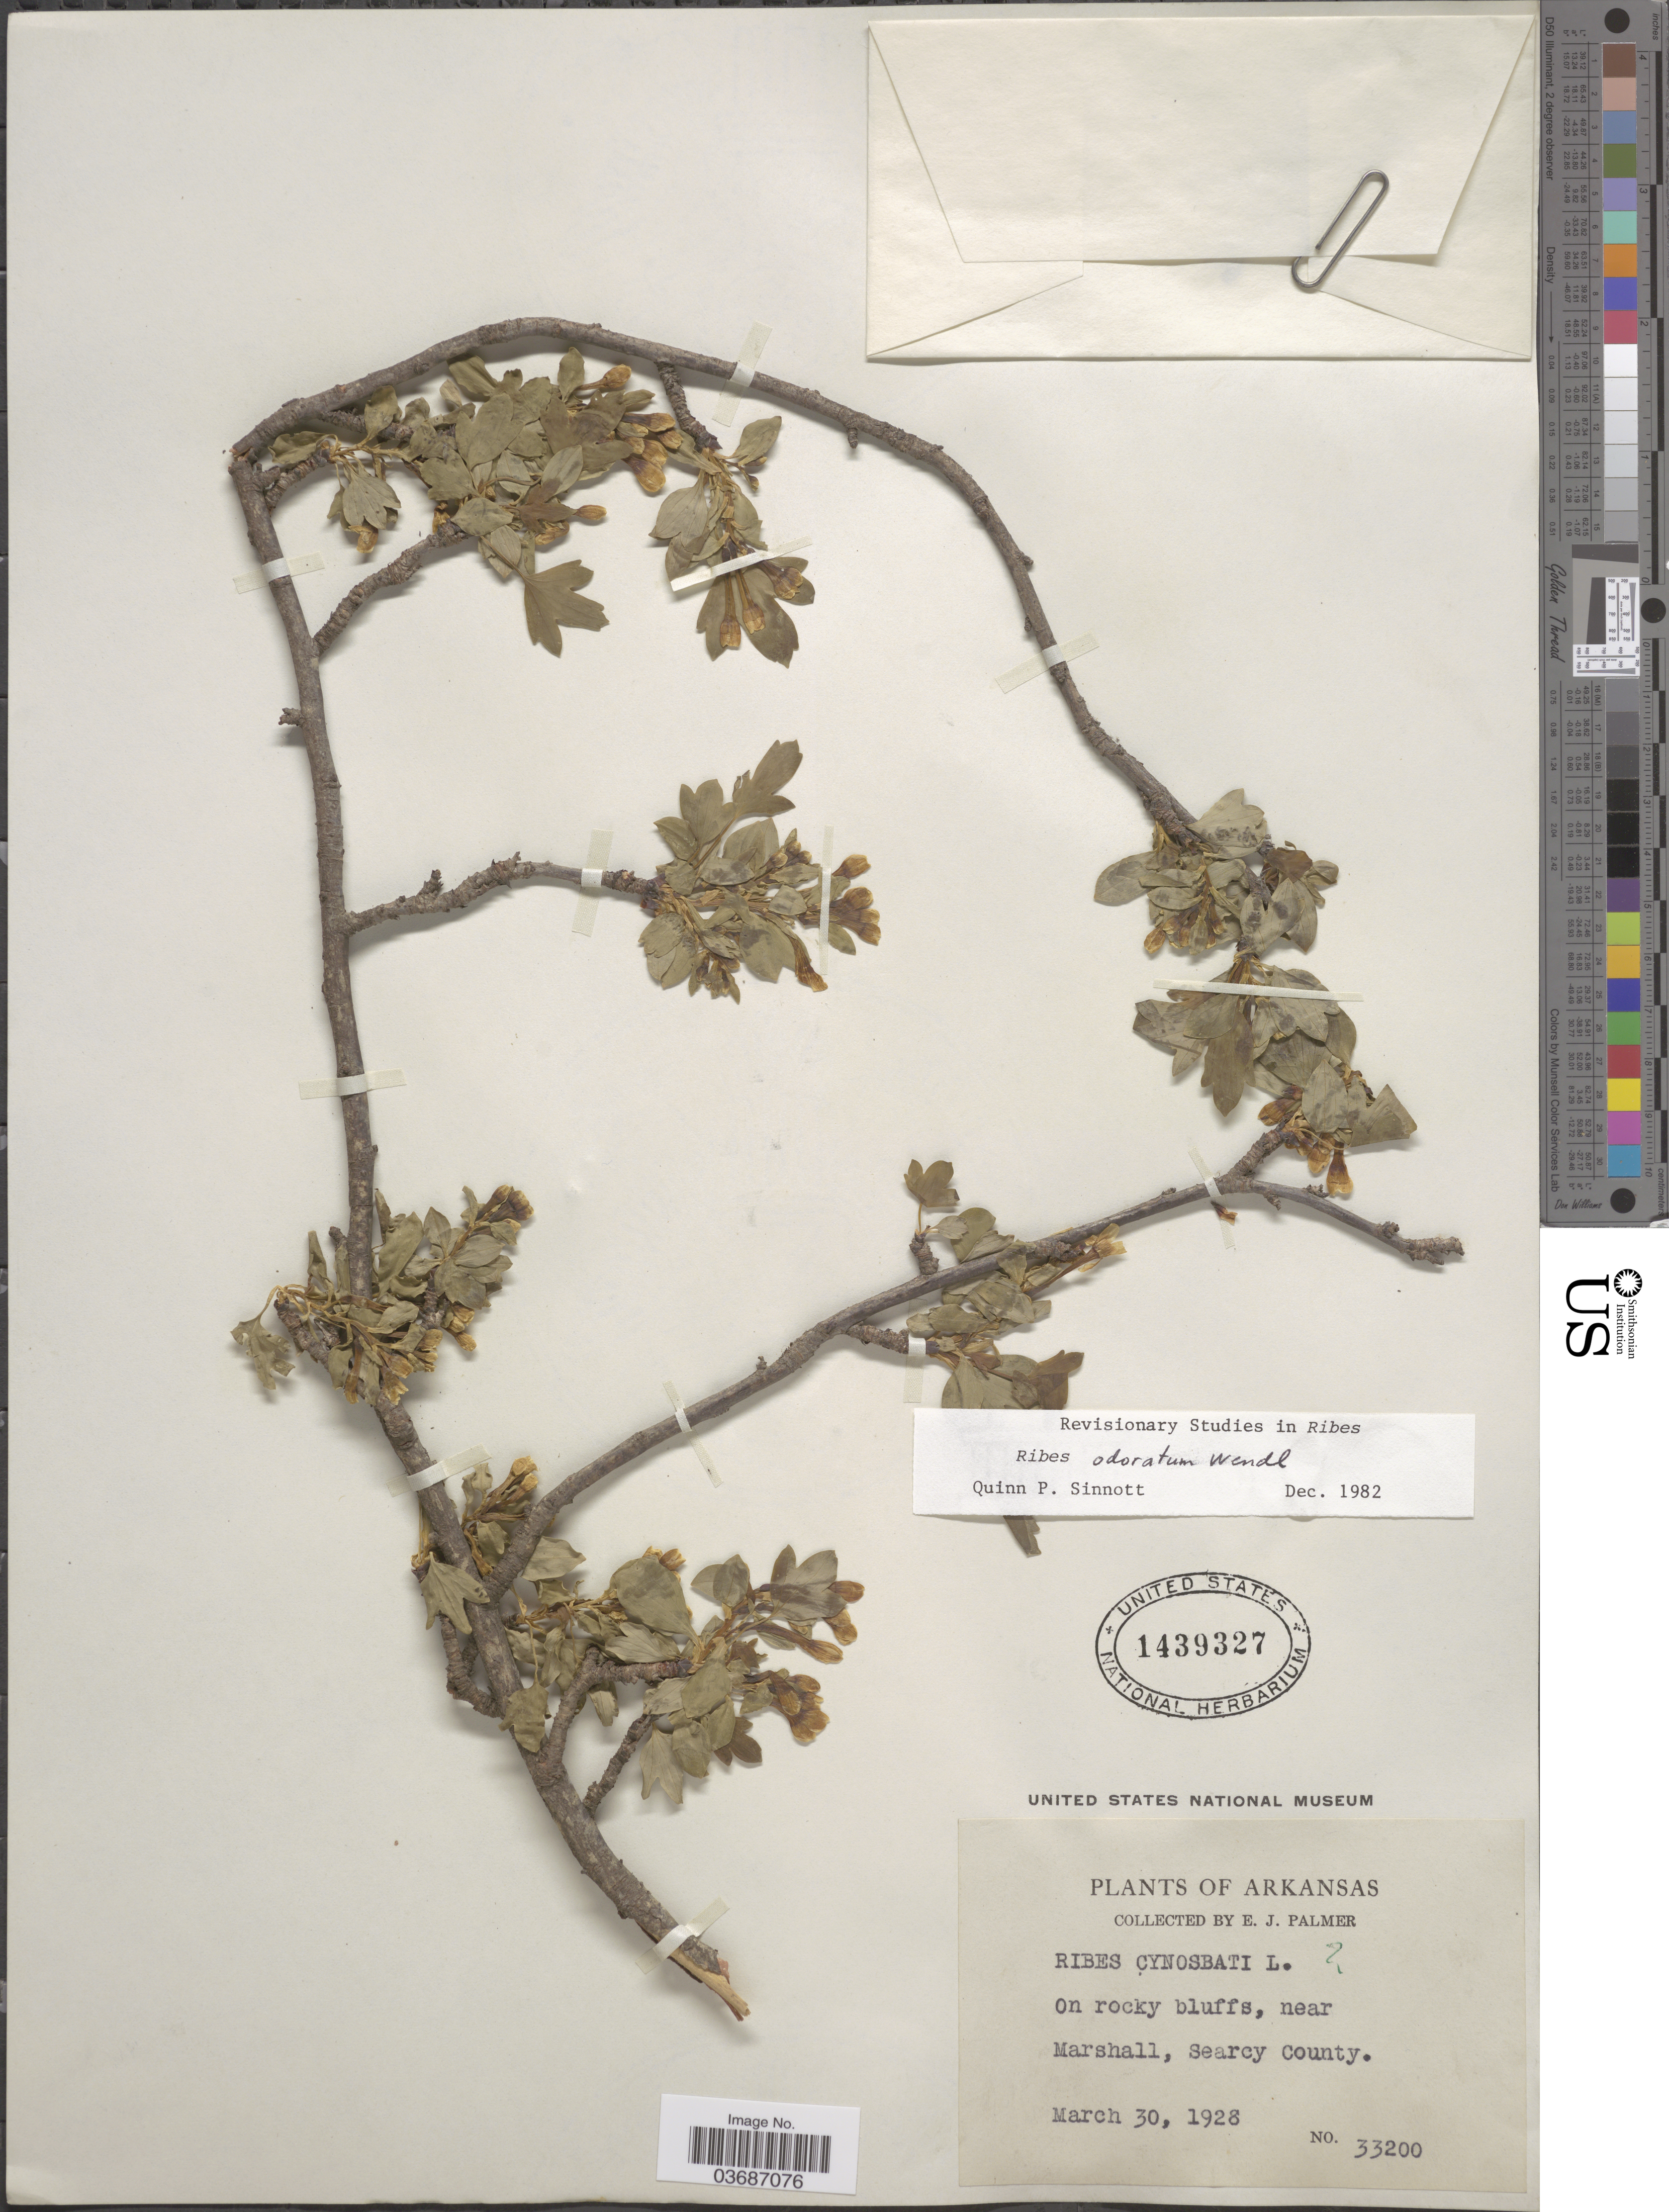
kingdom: Plantae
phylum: Tracheophyta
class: Magnoliopsida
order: Saxifragales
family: Grossulariaceae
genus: Ribes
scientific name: Ribes cynosbati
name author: L.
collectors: E. J. Palmer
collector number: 33200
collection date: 1928-03-30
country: United States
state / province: Arkansas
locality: On rocky bluffs, near Marshall, Searcy County.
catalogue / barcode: US 1439327